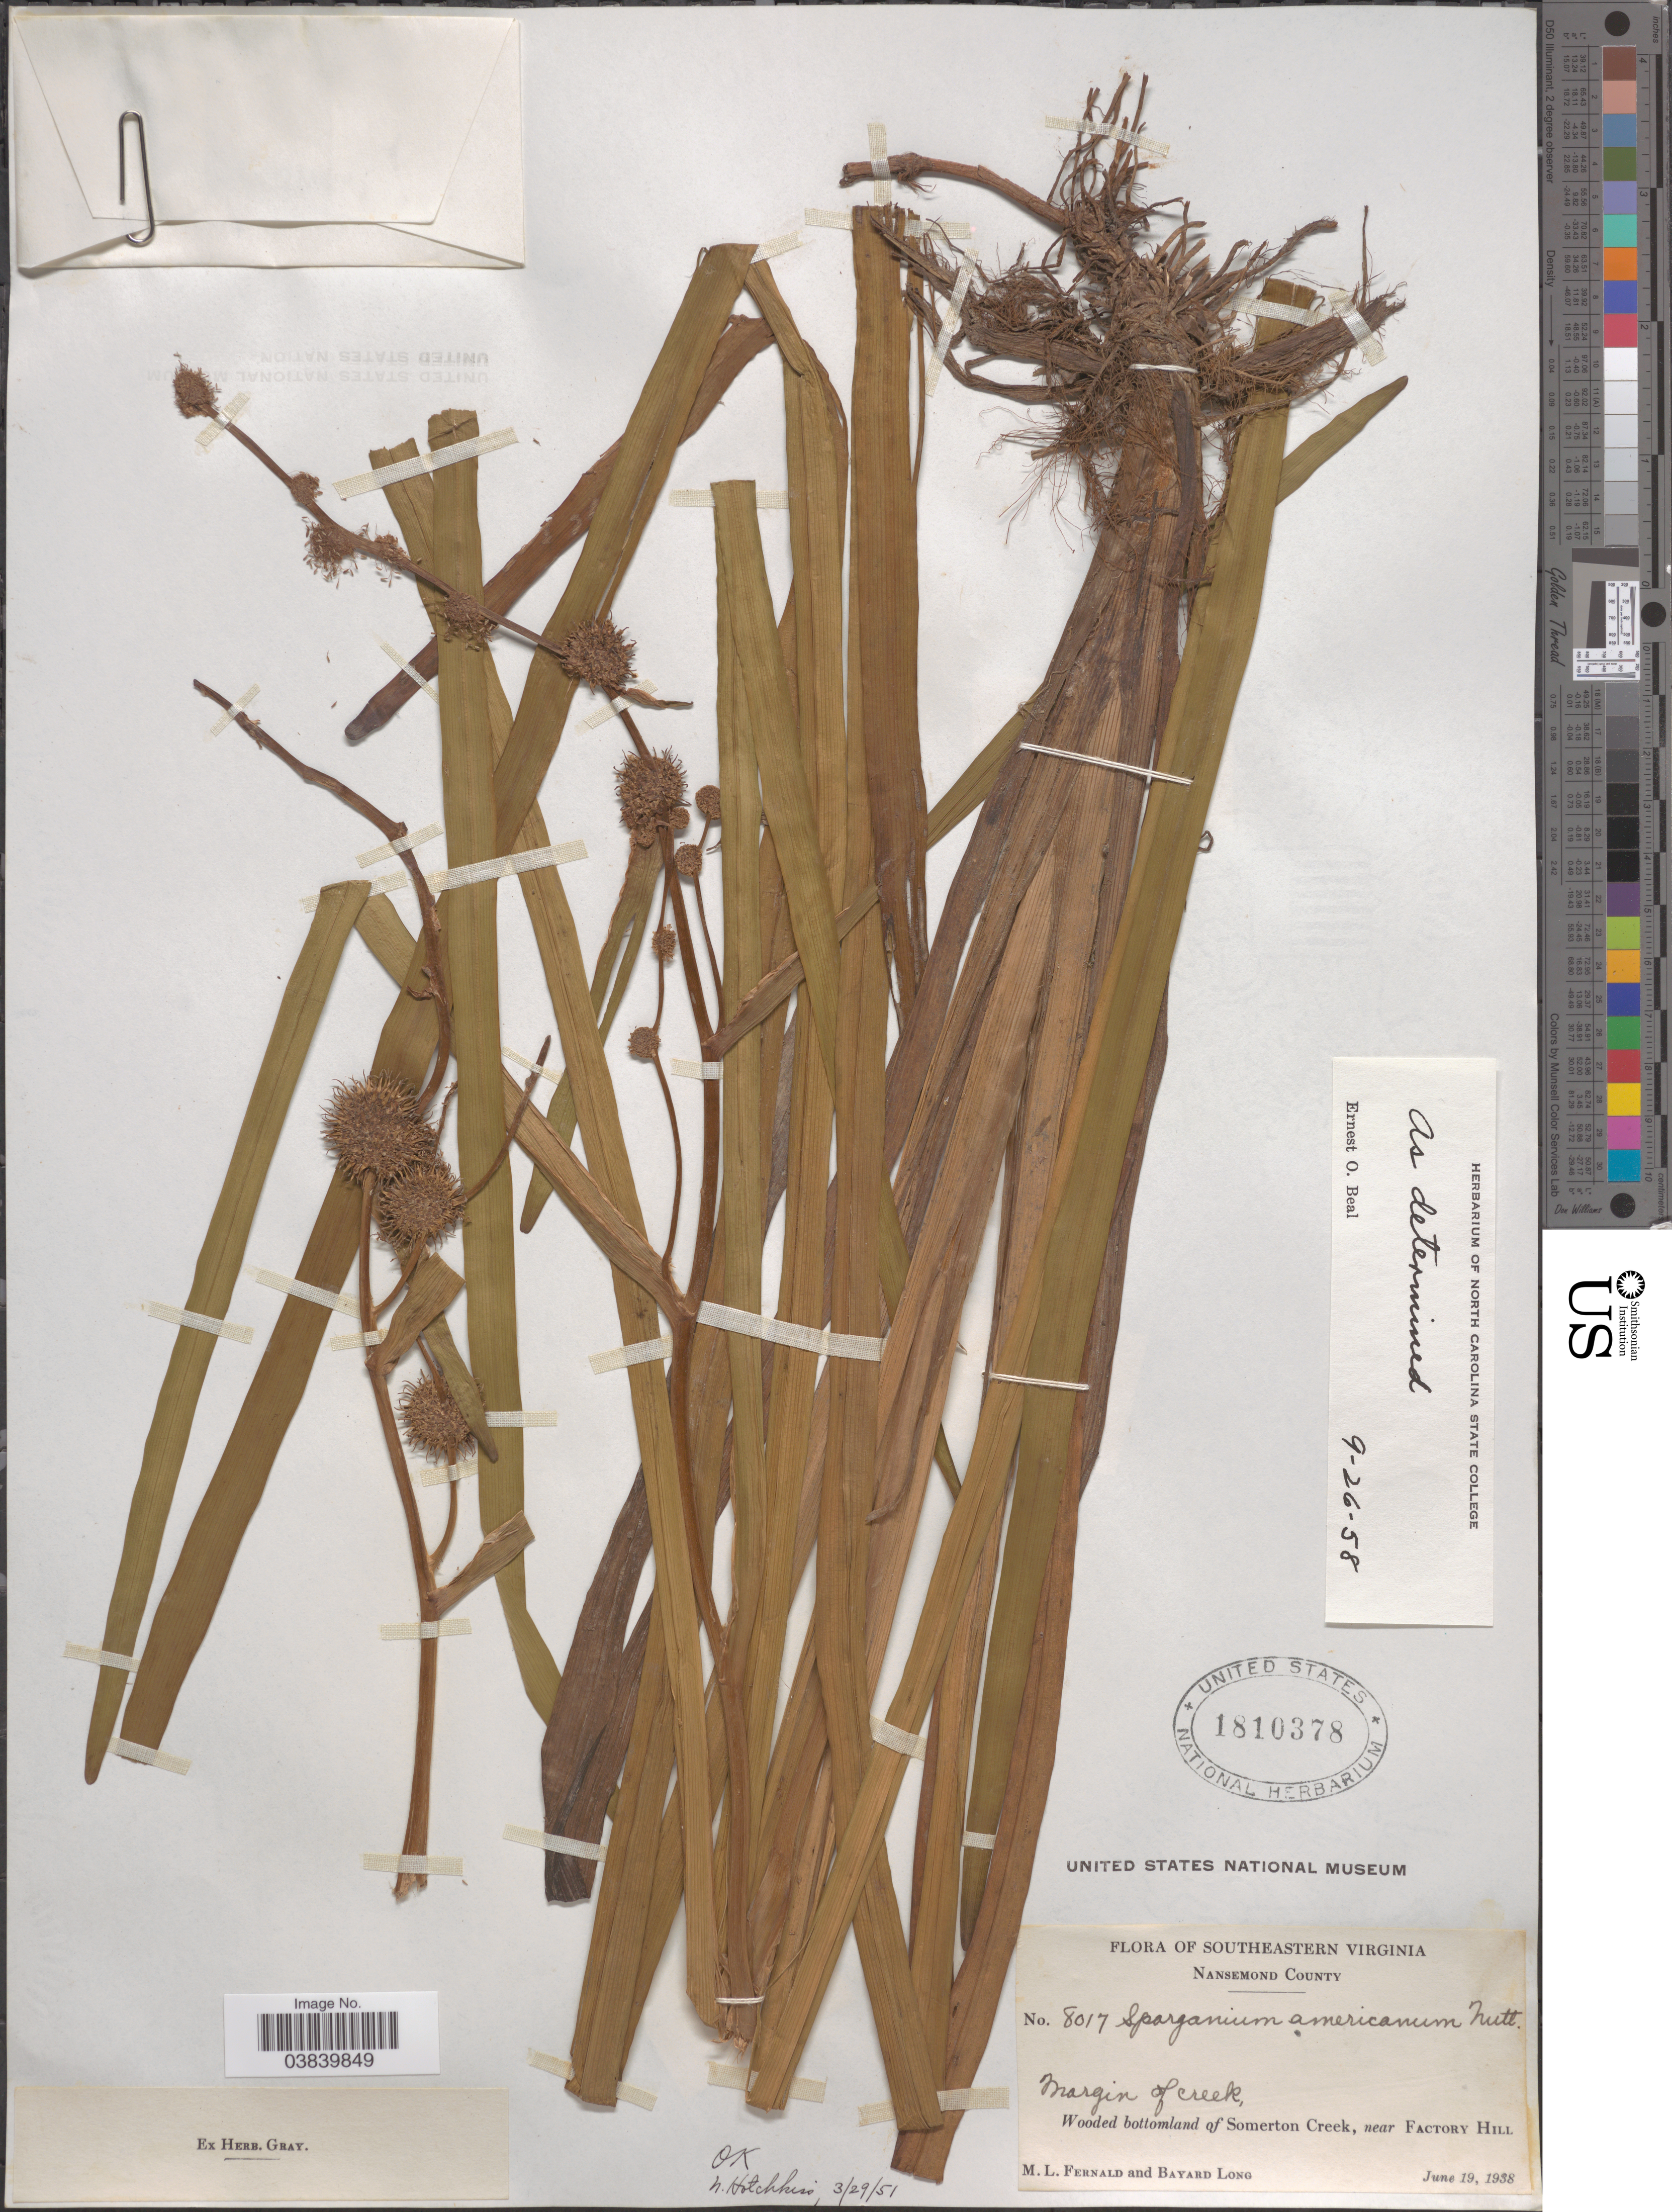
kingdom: Plantae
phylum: Tracheophyta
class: Liliopsida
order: Poales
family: Typhaceae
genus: Sparganium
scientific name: Sparganium americanum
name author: Nutt.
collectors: M. L. Fernald & B. Long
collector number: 8017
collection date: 1938-06-19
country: United States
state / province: Virginia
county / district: City of Suffolk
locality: Southeastern Virginia. Nansemond County. Wooded bottomland of Somerton Creek, near Factory Hill.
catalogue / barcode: US 1810378